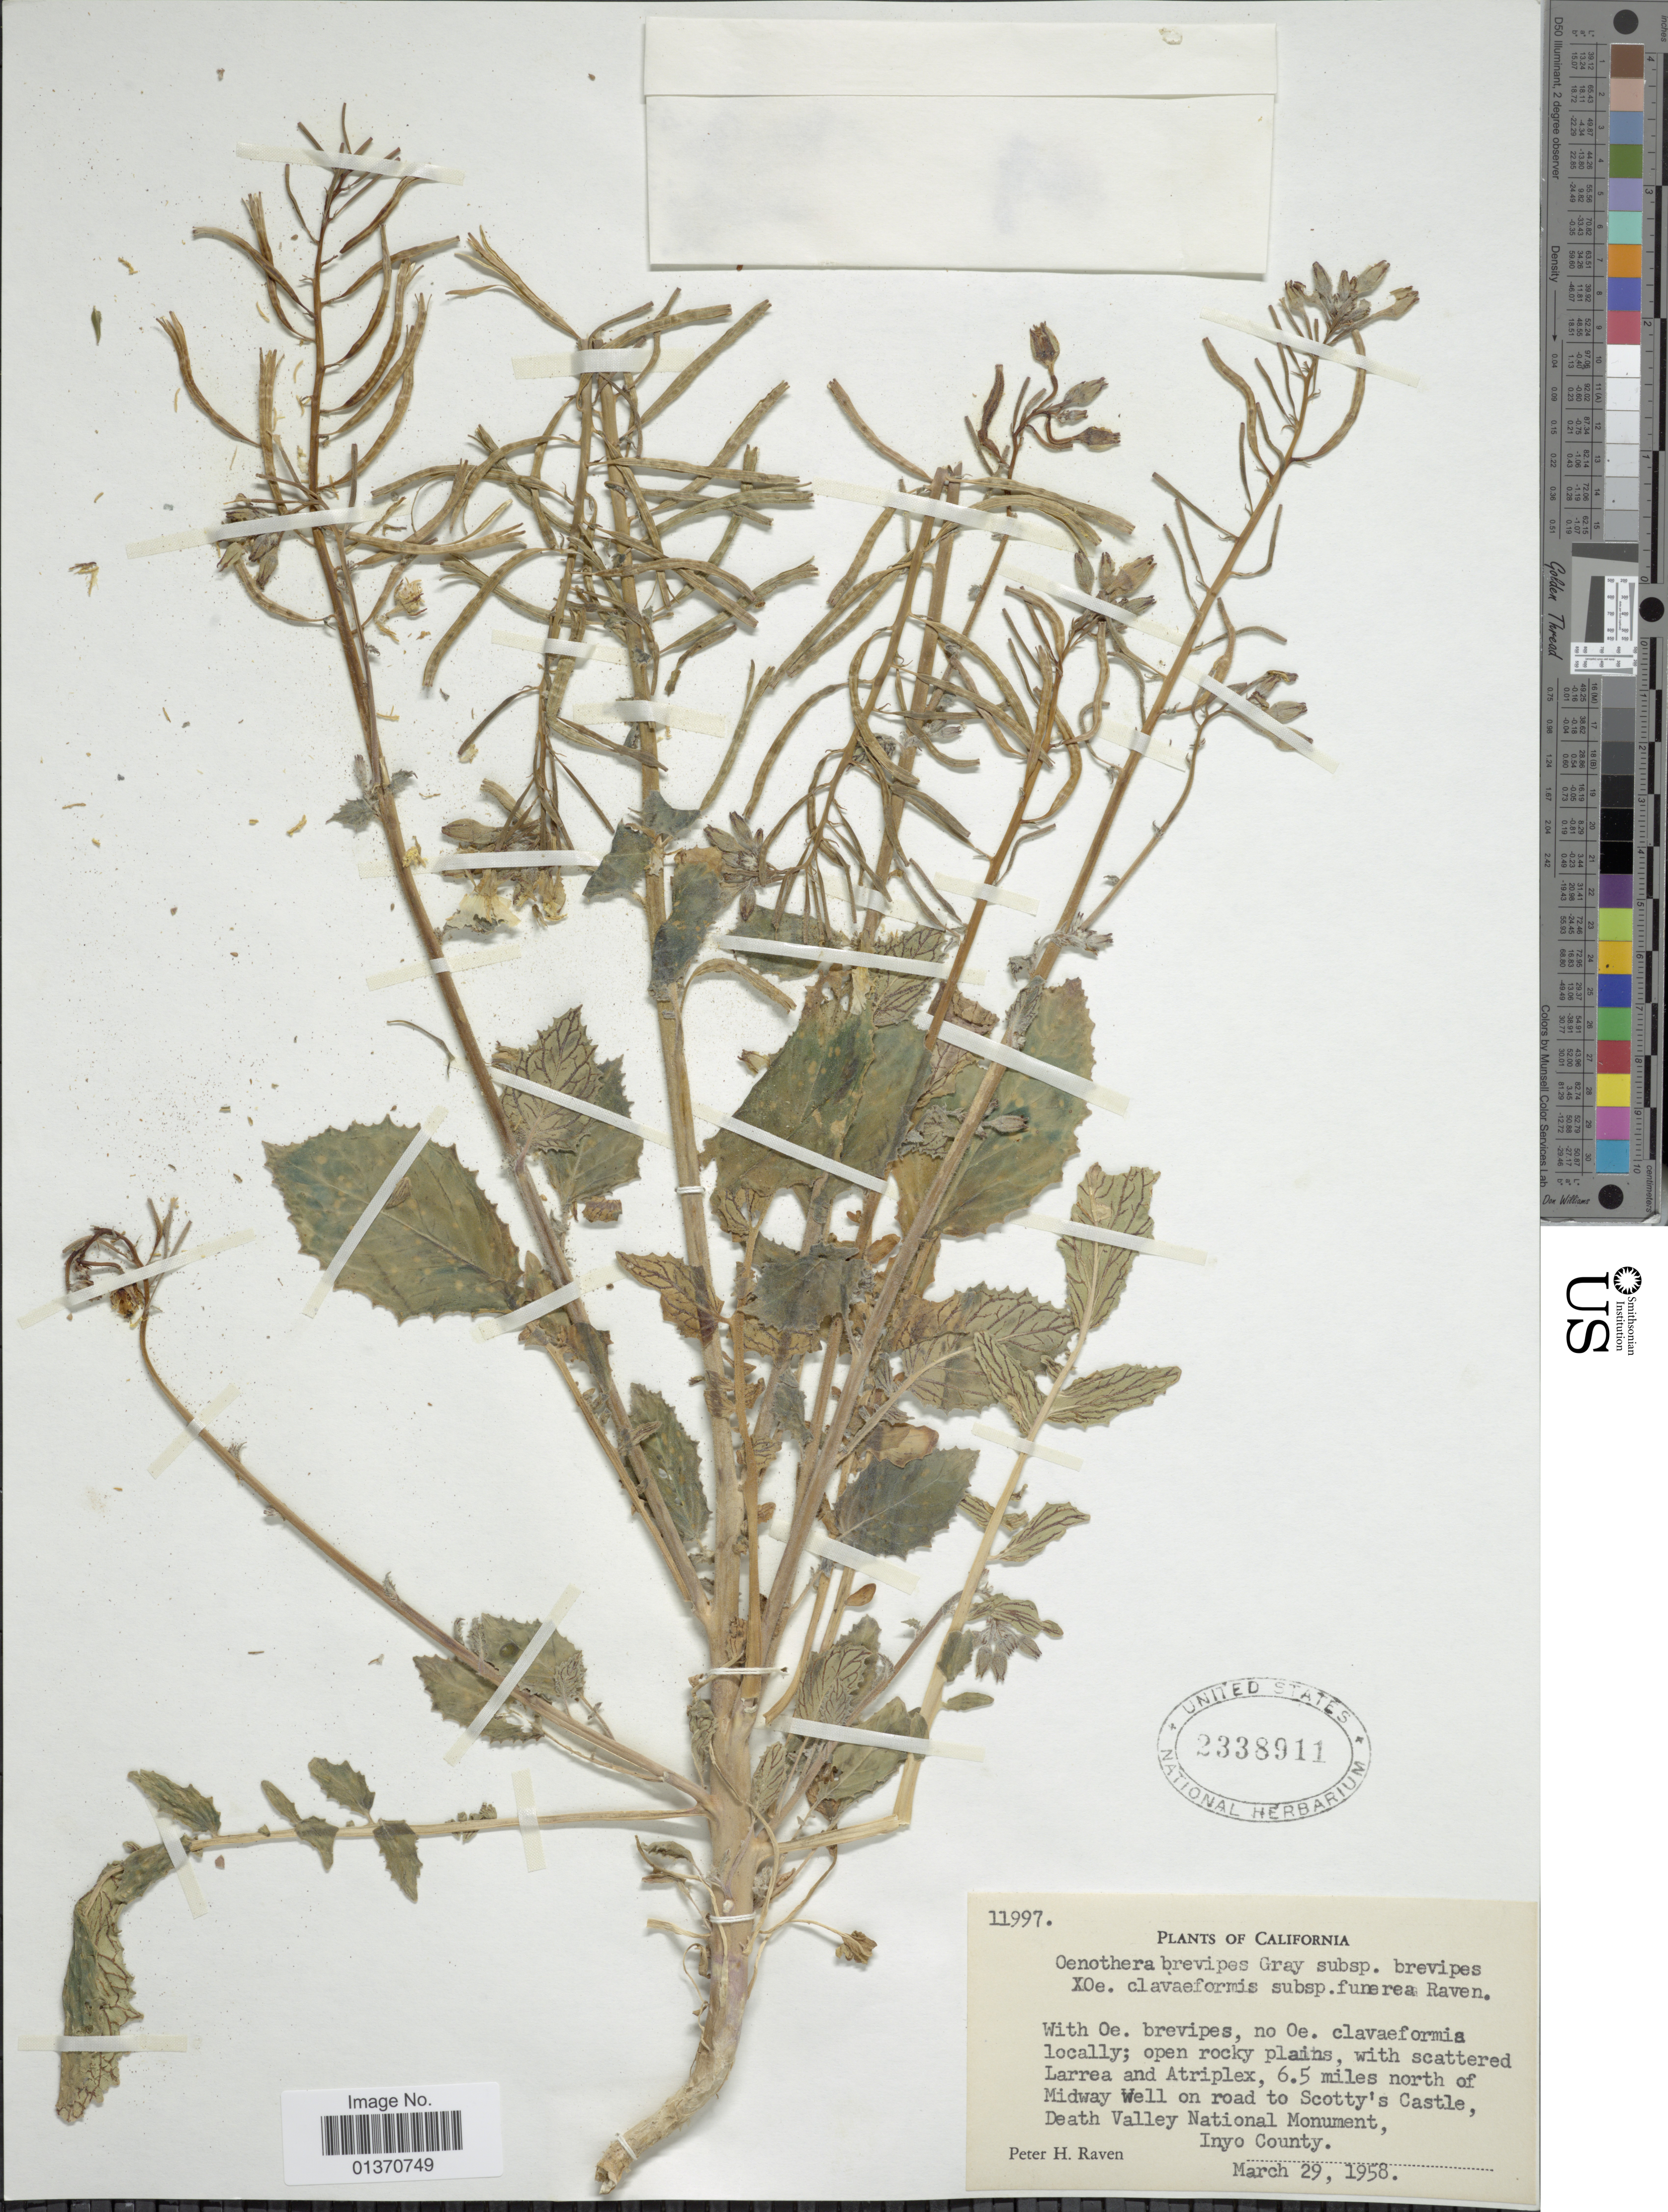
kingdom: Plantae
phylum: Tracheophyta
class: Magnoliopsida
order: Myrtales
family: Onagraceae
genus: Chylismia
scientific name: Chylismia brevipes subsp. brevipes x C. claviformis subsp. funerea (P.H. Raven) W.L. Wagner & Hoch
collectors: P. H. Raven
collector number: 11997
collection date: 1958-03-29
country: United States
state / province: California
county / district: Inyo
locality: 6.5 miles north of Midway Well on road to Scotty's Castle, Death Valley National Monument, Inyo County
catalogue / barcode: US 2338911